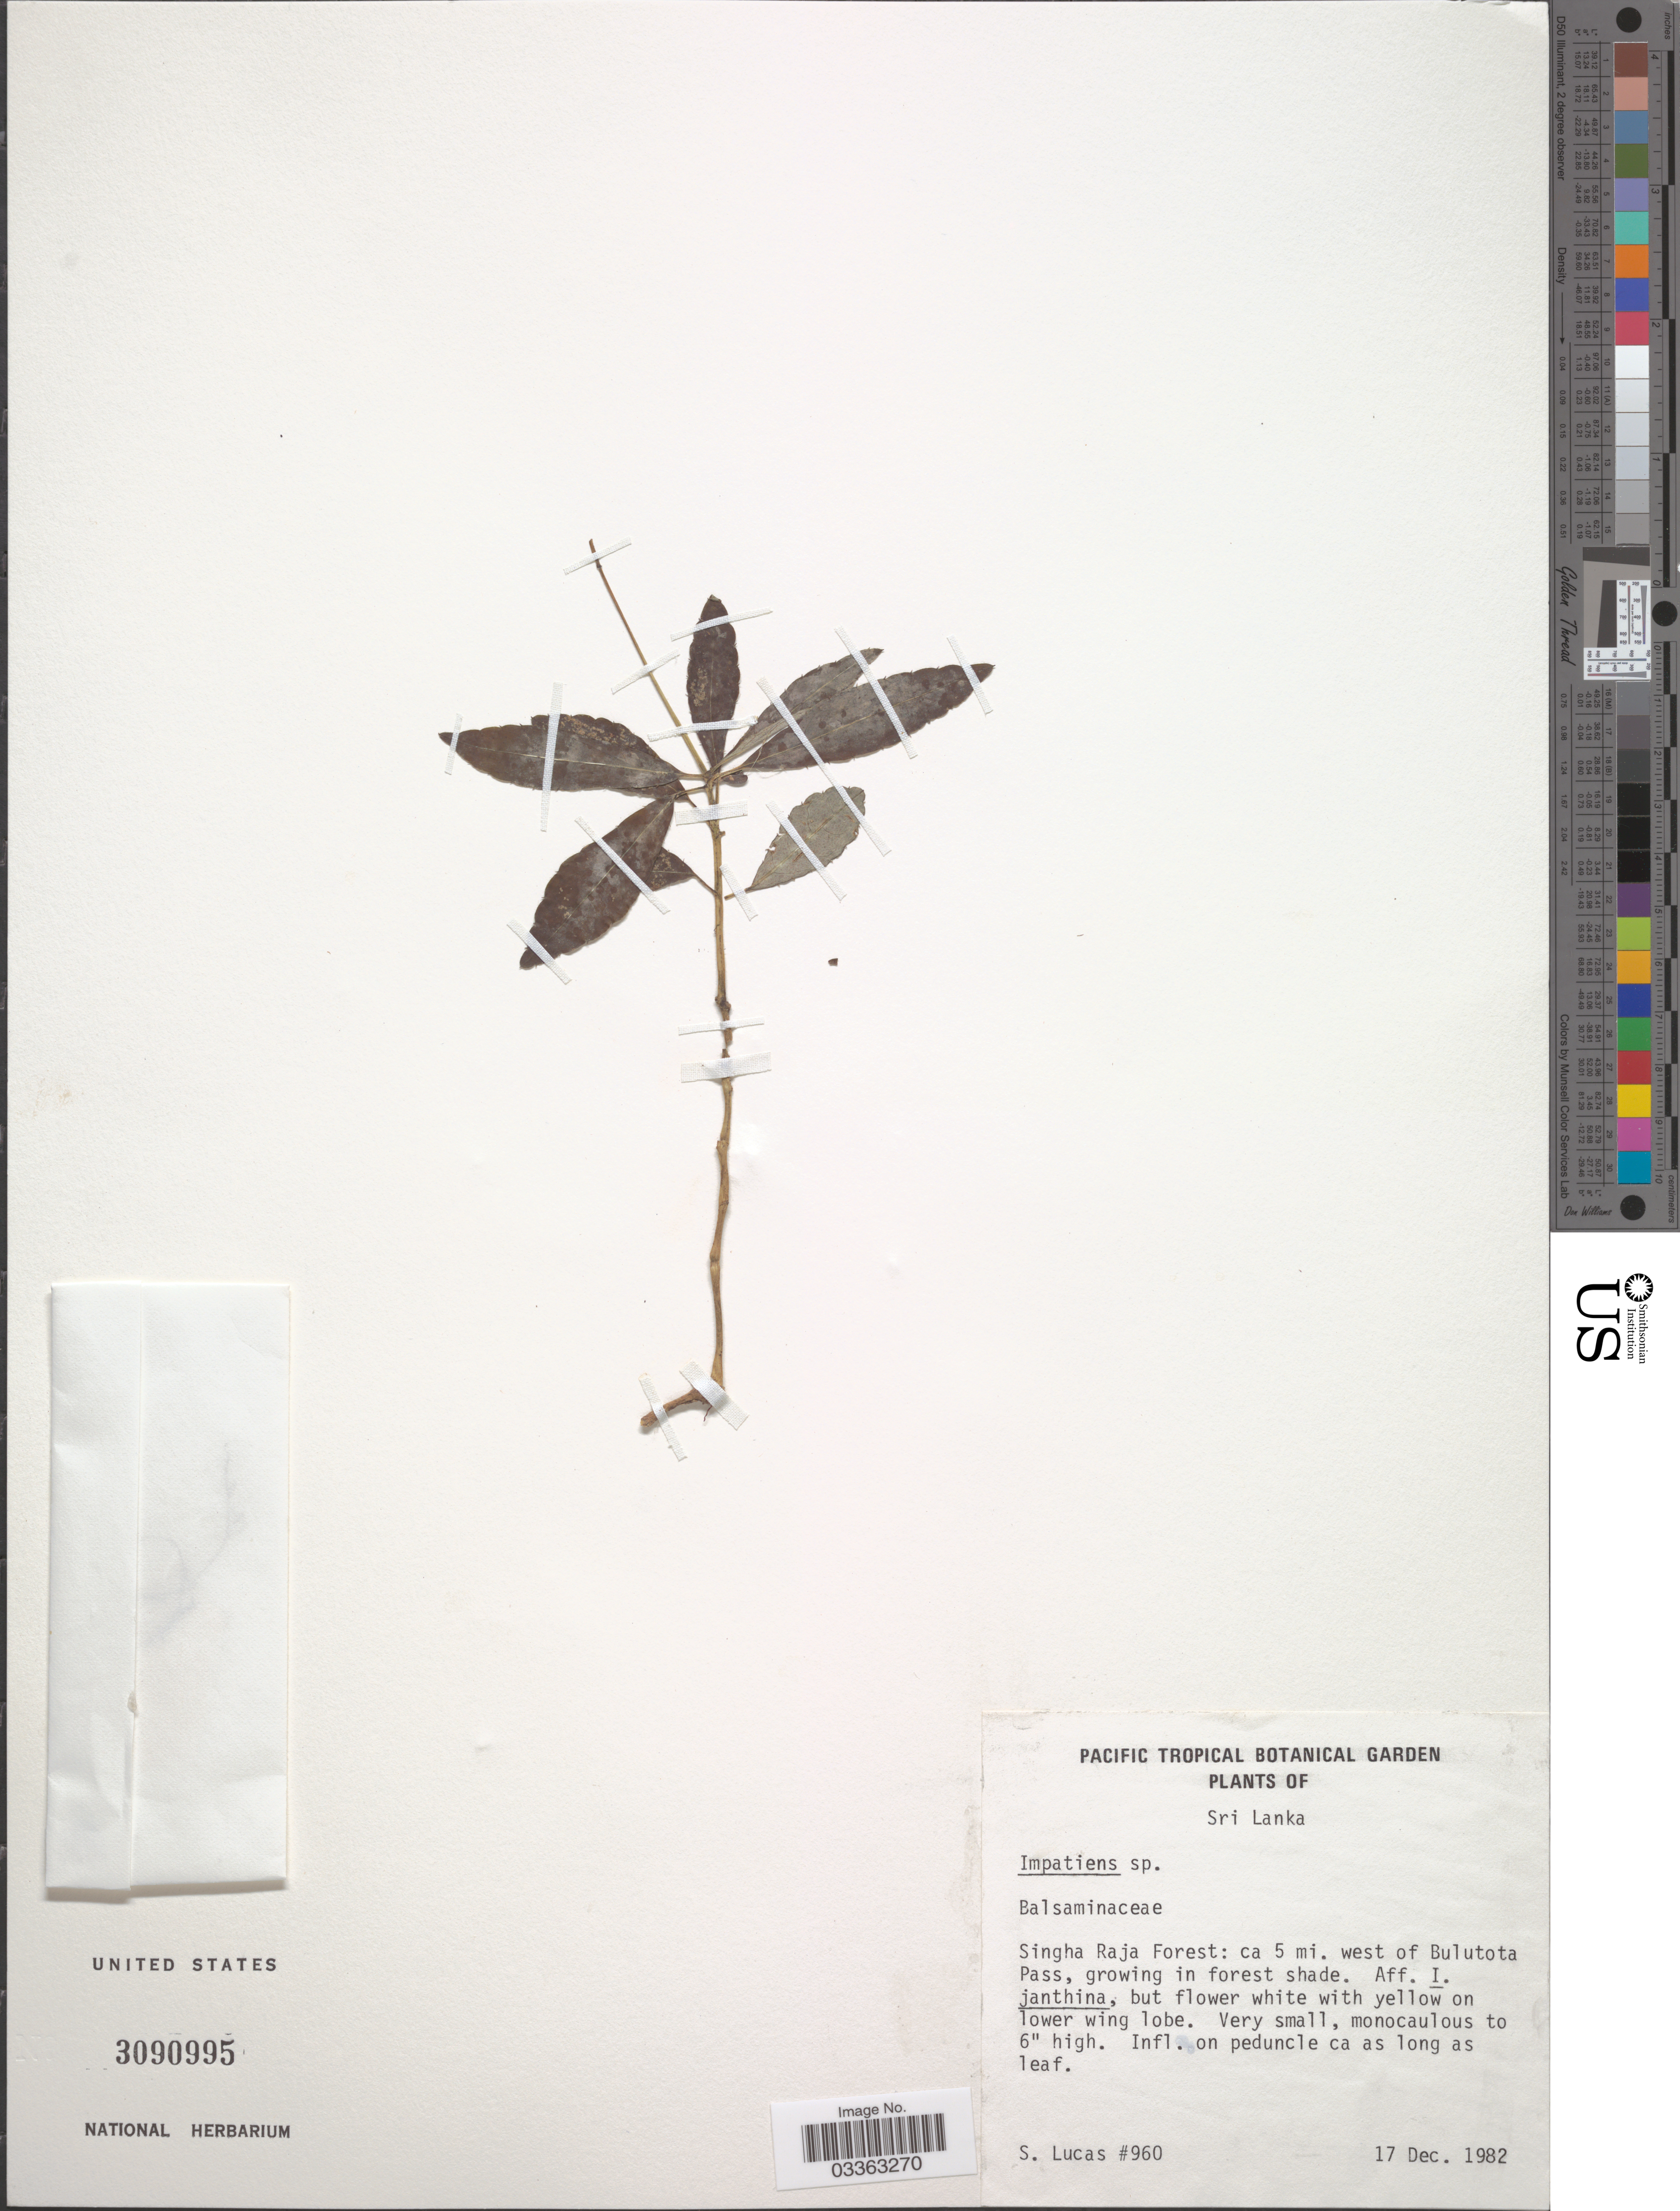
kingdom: Plantae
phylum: Tracheophyta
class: Magnoliopsida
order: Ericales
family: Balsaminaceae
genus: Impatiens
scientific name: Impatiens sp.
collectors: S. Lucas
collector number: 960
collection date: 1982-12-17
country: Sri Lanka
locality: Singha Raja Forest: ca 5 mi. west of Bulutota Pass.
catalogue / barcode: US 3090995